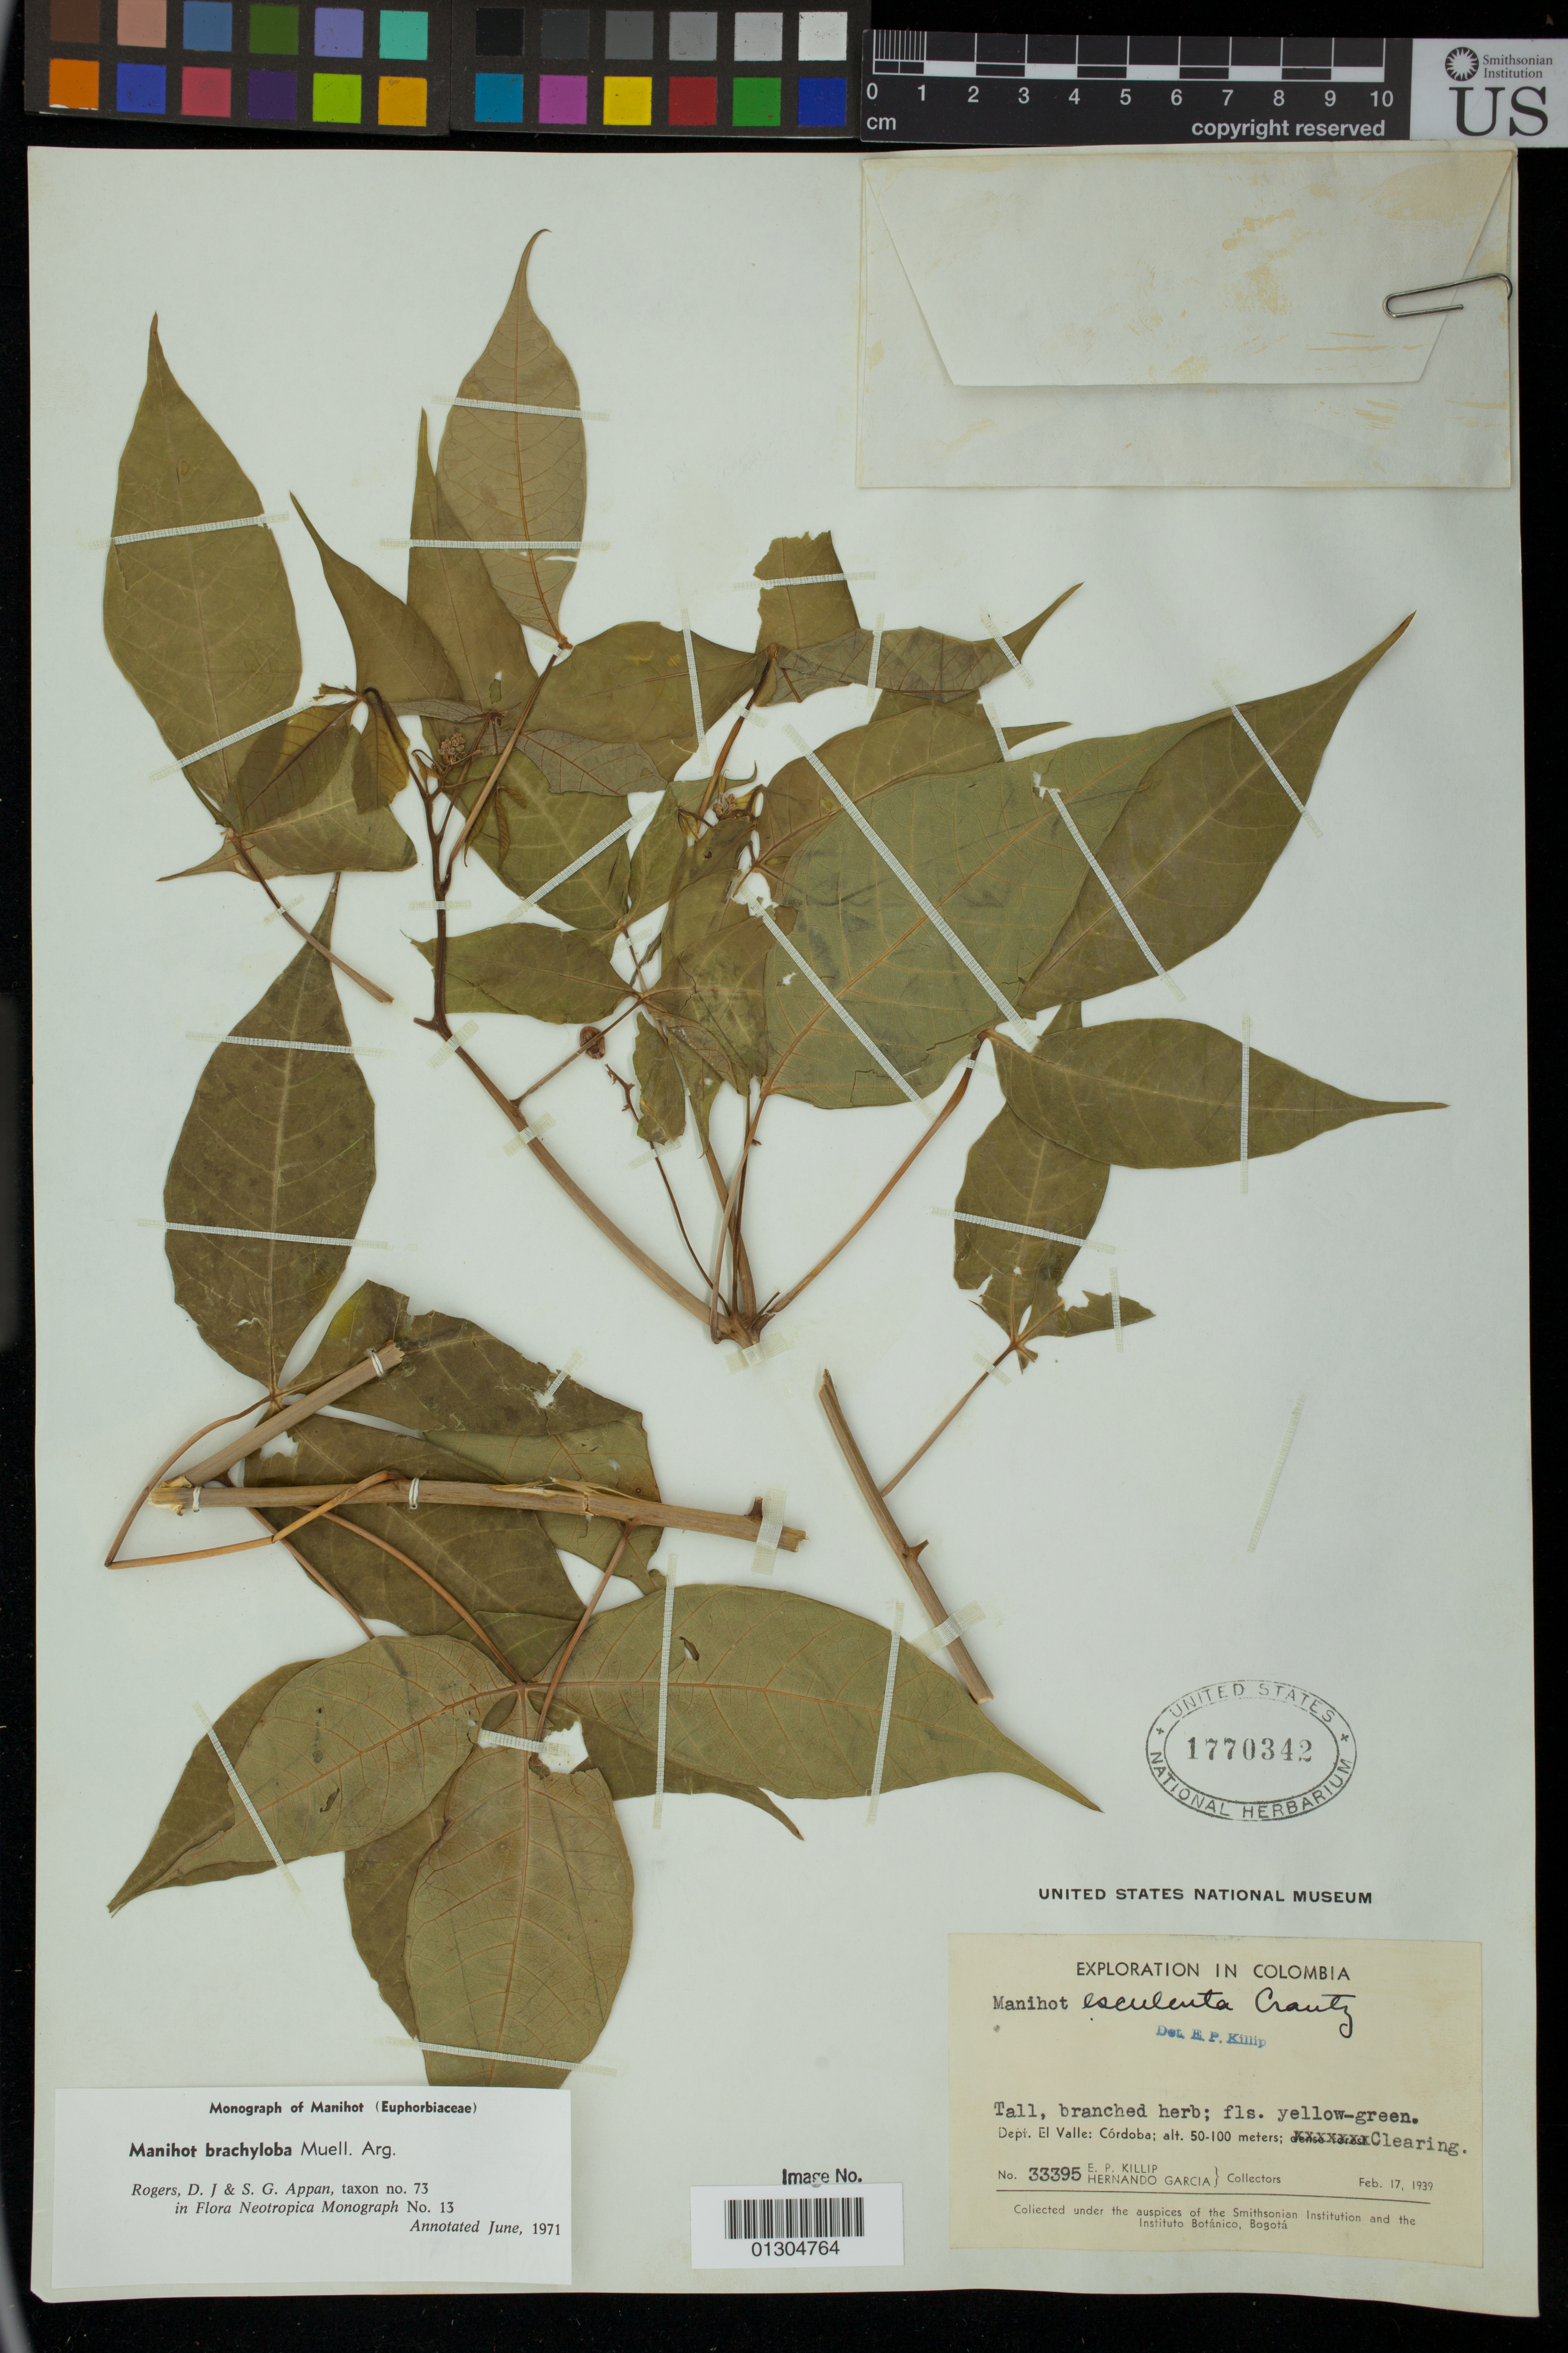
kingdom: Plantae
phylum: Tracheophyta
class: Magnoliopsida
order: Malpighiales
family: Euphorbiaceae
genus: Manihot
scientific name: Manihot brachyloba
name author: Müll. Arg.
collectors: E. P. Killip & H. Garcia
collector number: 33395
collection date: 1939-02-17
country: Colombia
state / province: Cordoba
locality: Dept. El Valle: Cordoba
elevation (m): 50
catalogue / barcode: US 1770342